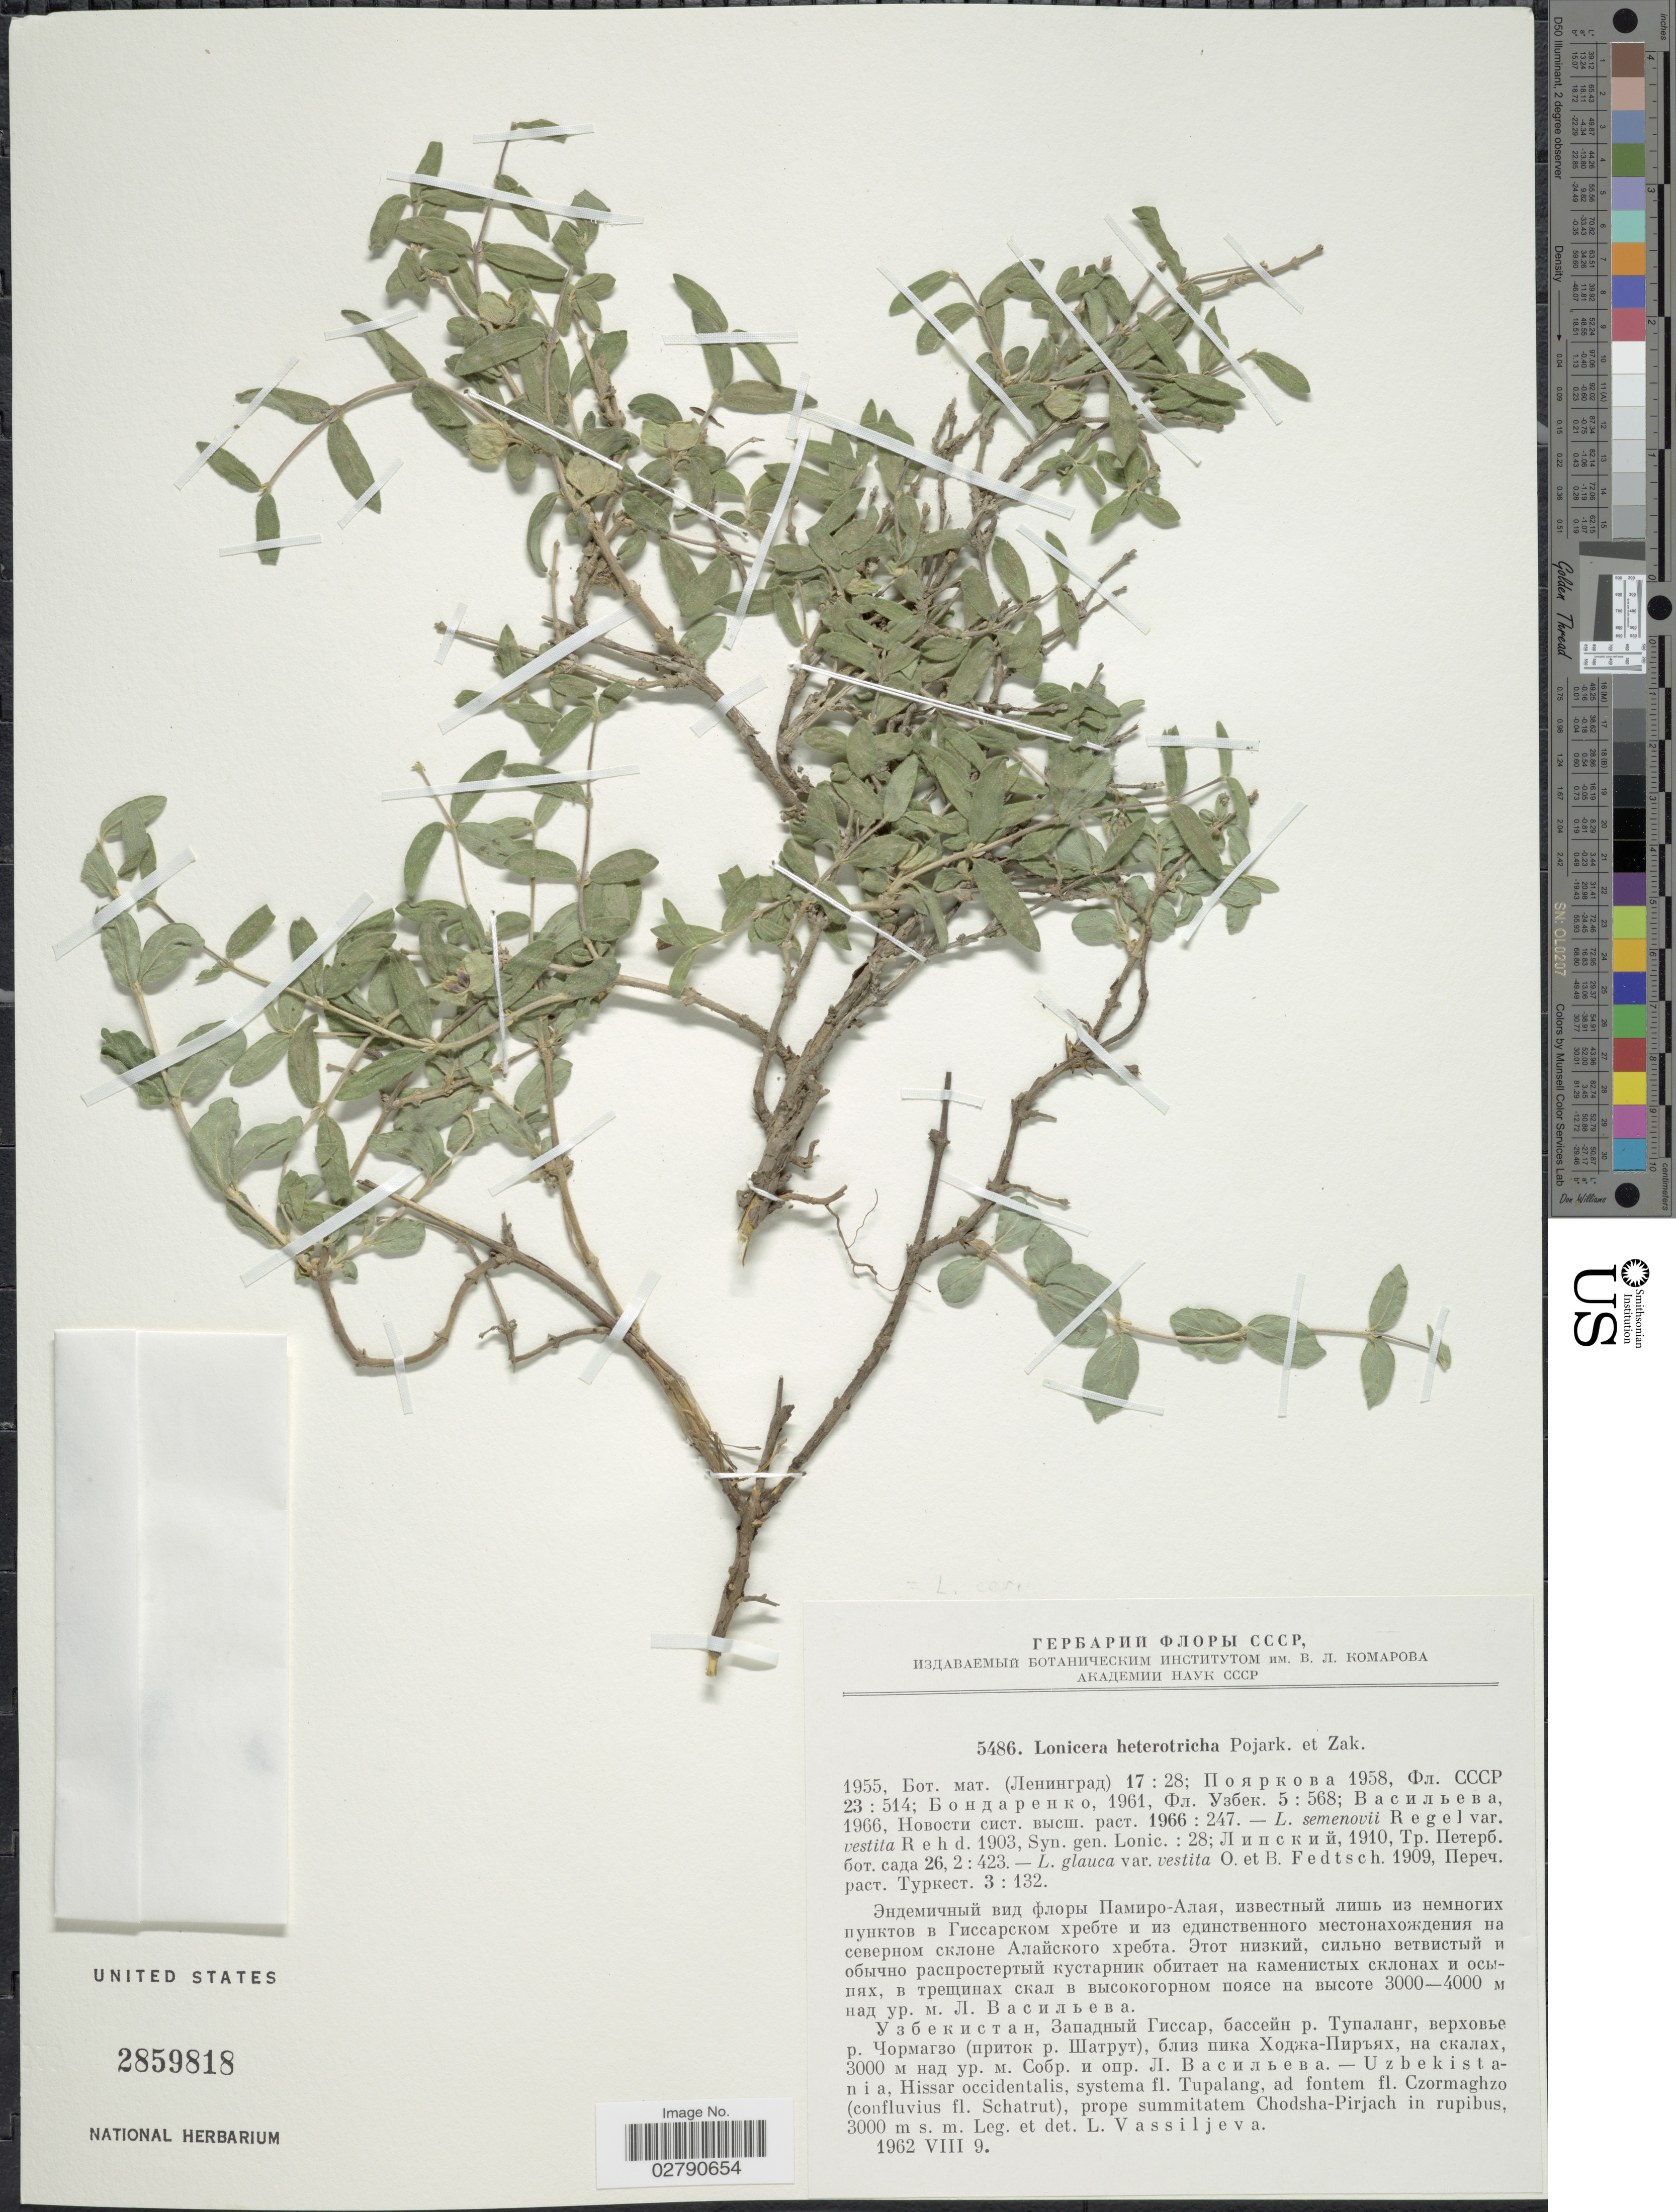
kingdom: Plantae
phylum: Tracheophyta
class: Magnoliopsida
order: Dipsacales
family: Caprifoliaceae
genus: Lonicera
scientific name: Lonicera heterotricha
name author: Pojark. & Zakirov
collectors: L. Vassiljeva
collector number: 5486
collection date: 1962-08-09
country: Uzbekistan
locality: Uzbekistania. Hissar occidentalis, prope summitatem Chodsa-Pirjach in rupibus.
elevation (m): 3000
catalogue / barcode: US 2859818